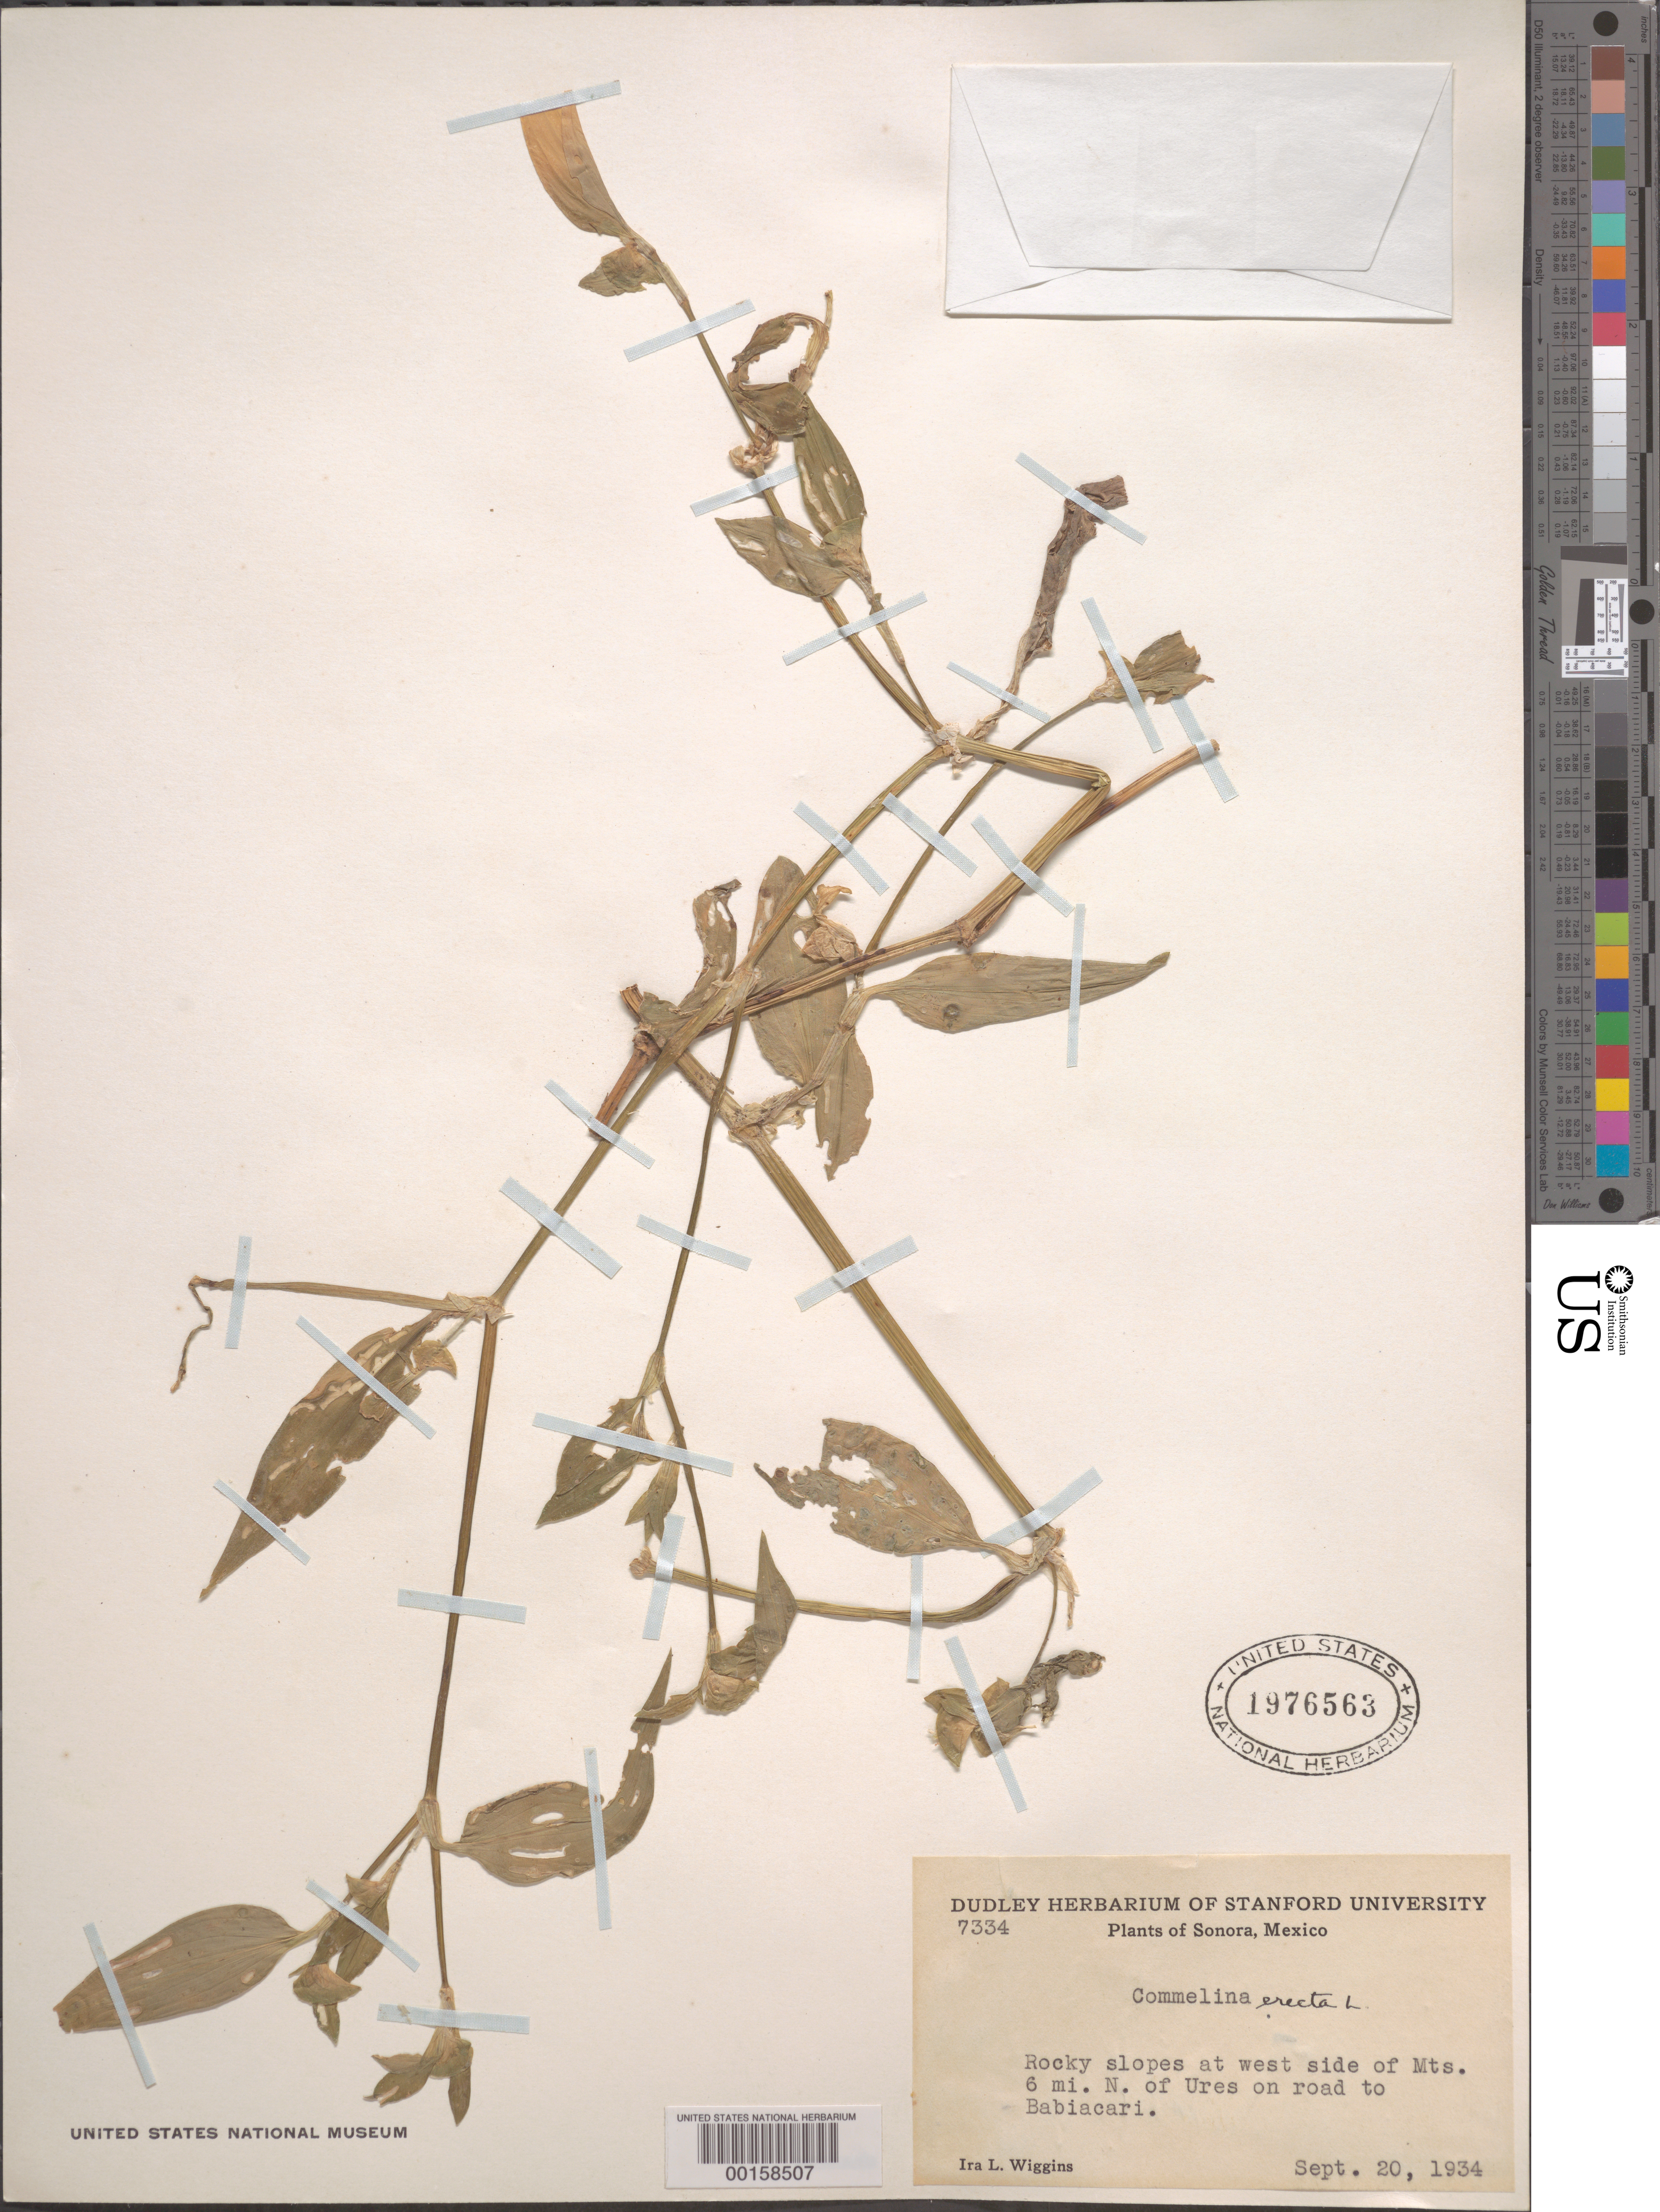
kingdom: Plantae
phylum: Tracheophyta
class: Liliopsida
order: Commelinales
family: Commelinaceae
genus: Commelina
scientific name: Commelina erecta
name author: L.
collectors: I. L. Wiggins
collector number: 7334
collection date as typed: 20 Sep 1934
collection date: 1934-09-20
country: Mexico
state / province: Sonora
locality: Ures; going towards babiacari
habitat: Rocky slopes, w side of mountain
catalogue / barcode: US 1976563